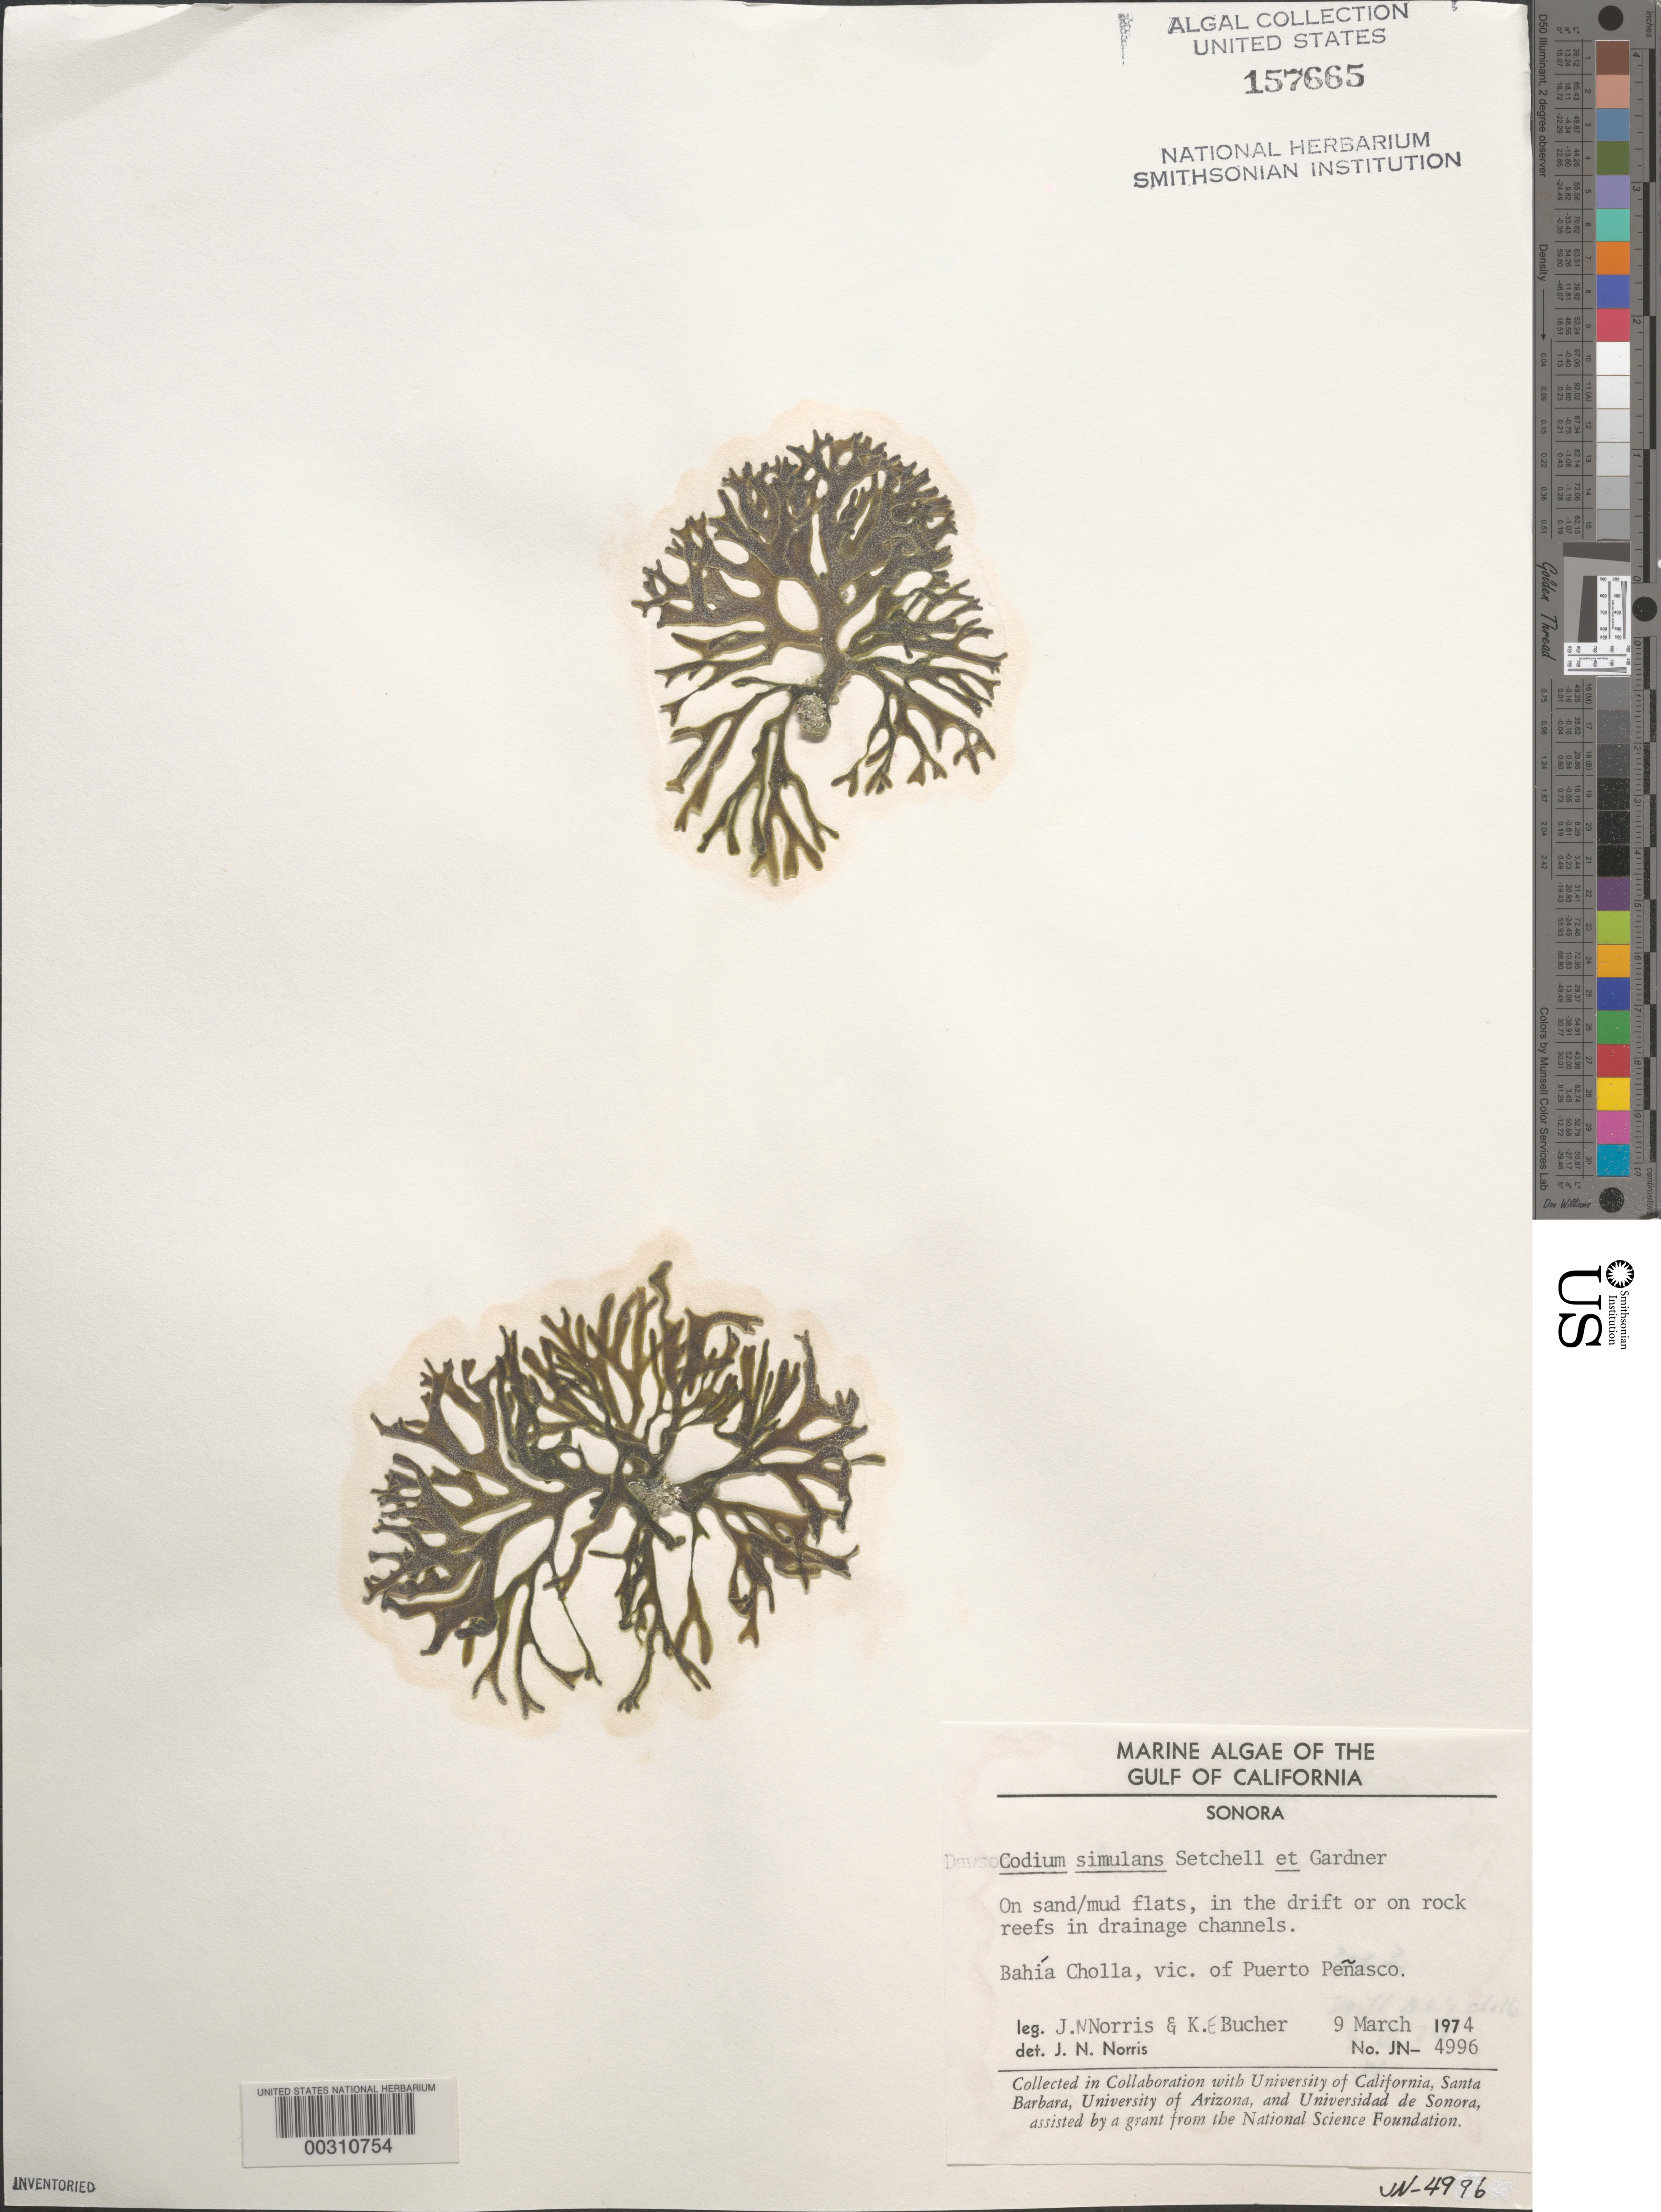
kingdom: Plantae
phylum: Chlorophyta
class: Ulvophyceae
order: Bryopsidales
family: Codiaceae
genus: Codium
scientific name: Codium simulans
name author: Setch. & N.L. Gardner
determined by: Norris, James N.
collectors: J. N. Norris & K. E. Bucher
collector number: JN-4996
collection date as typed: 09 Mar 1974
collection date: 1974-03-09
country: Mexico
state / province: Sonora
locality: Bahia Cholla, Puerto Penasco area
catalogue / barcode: US 157665